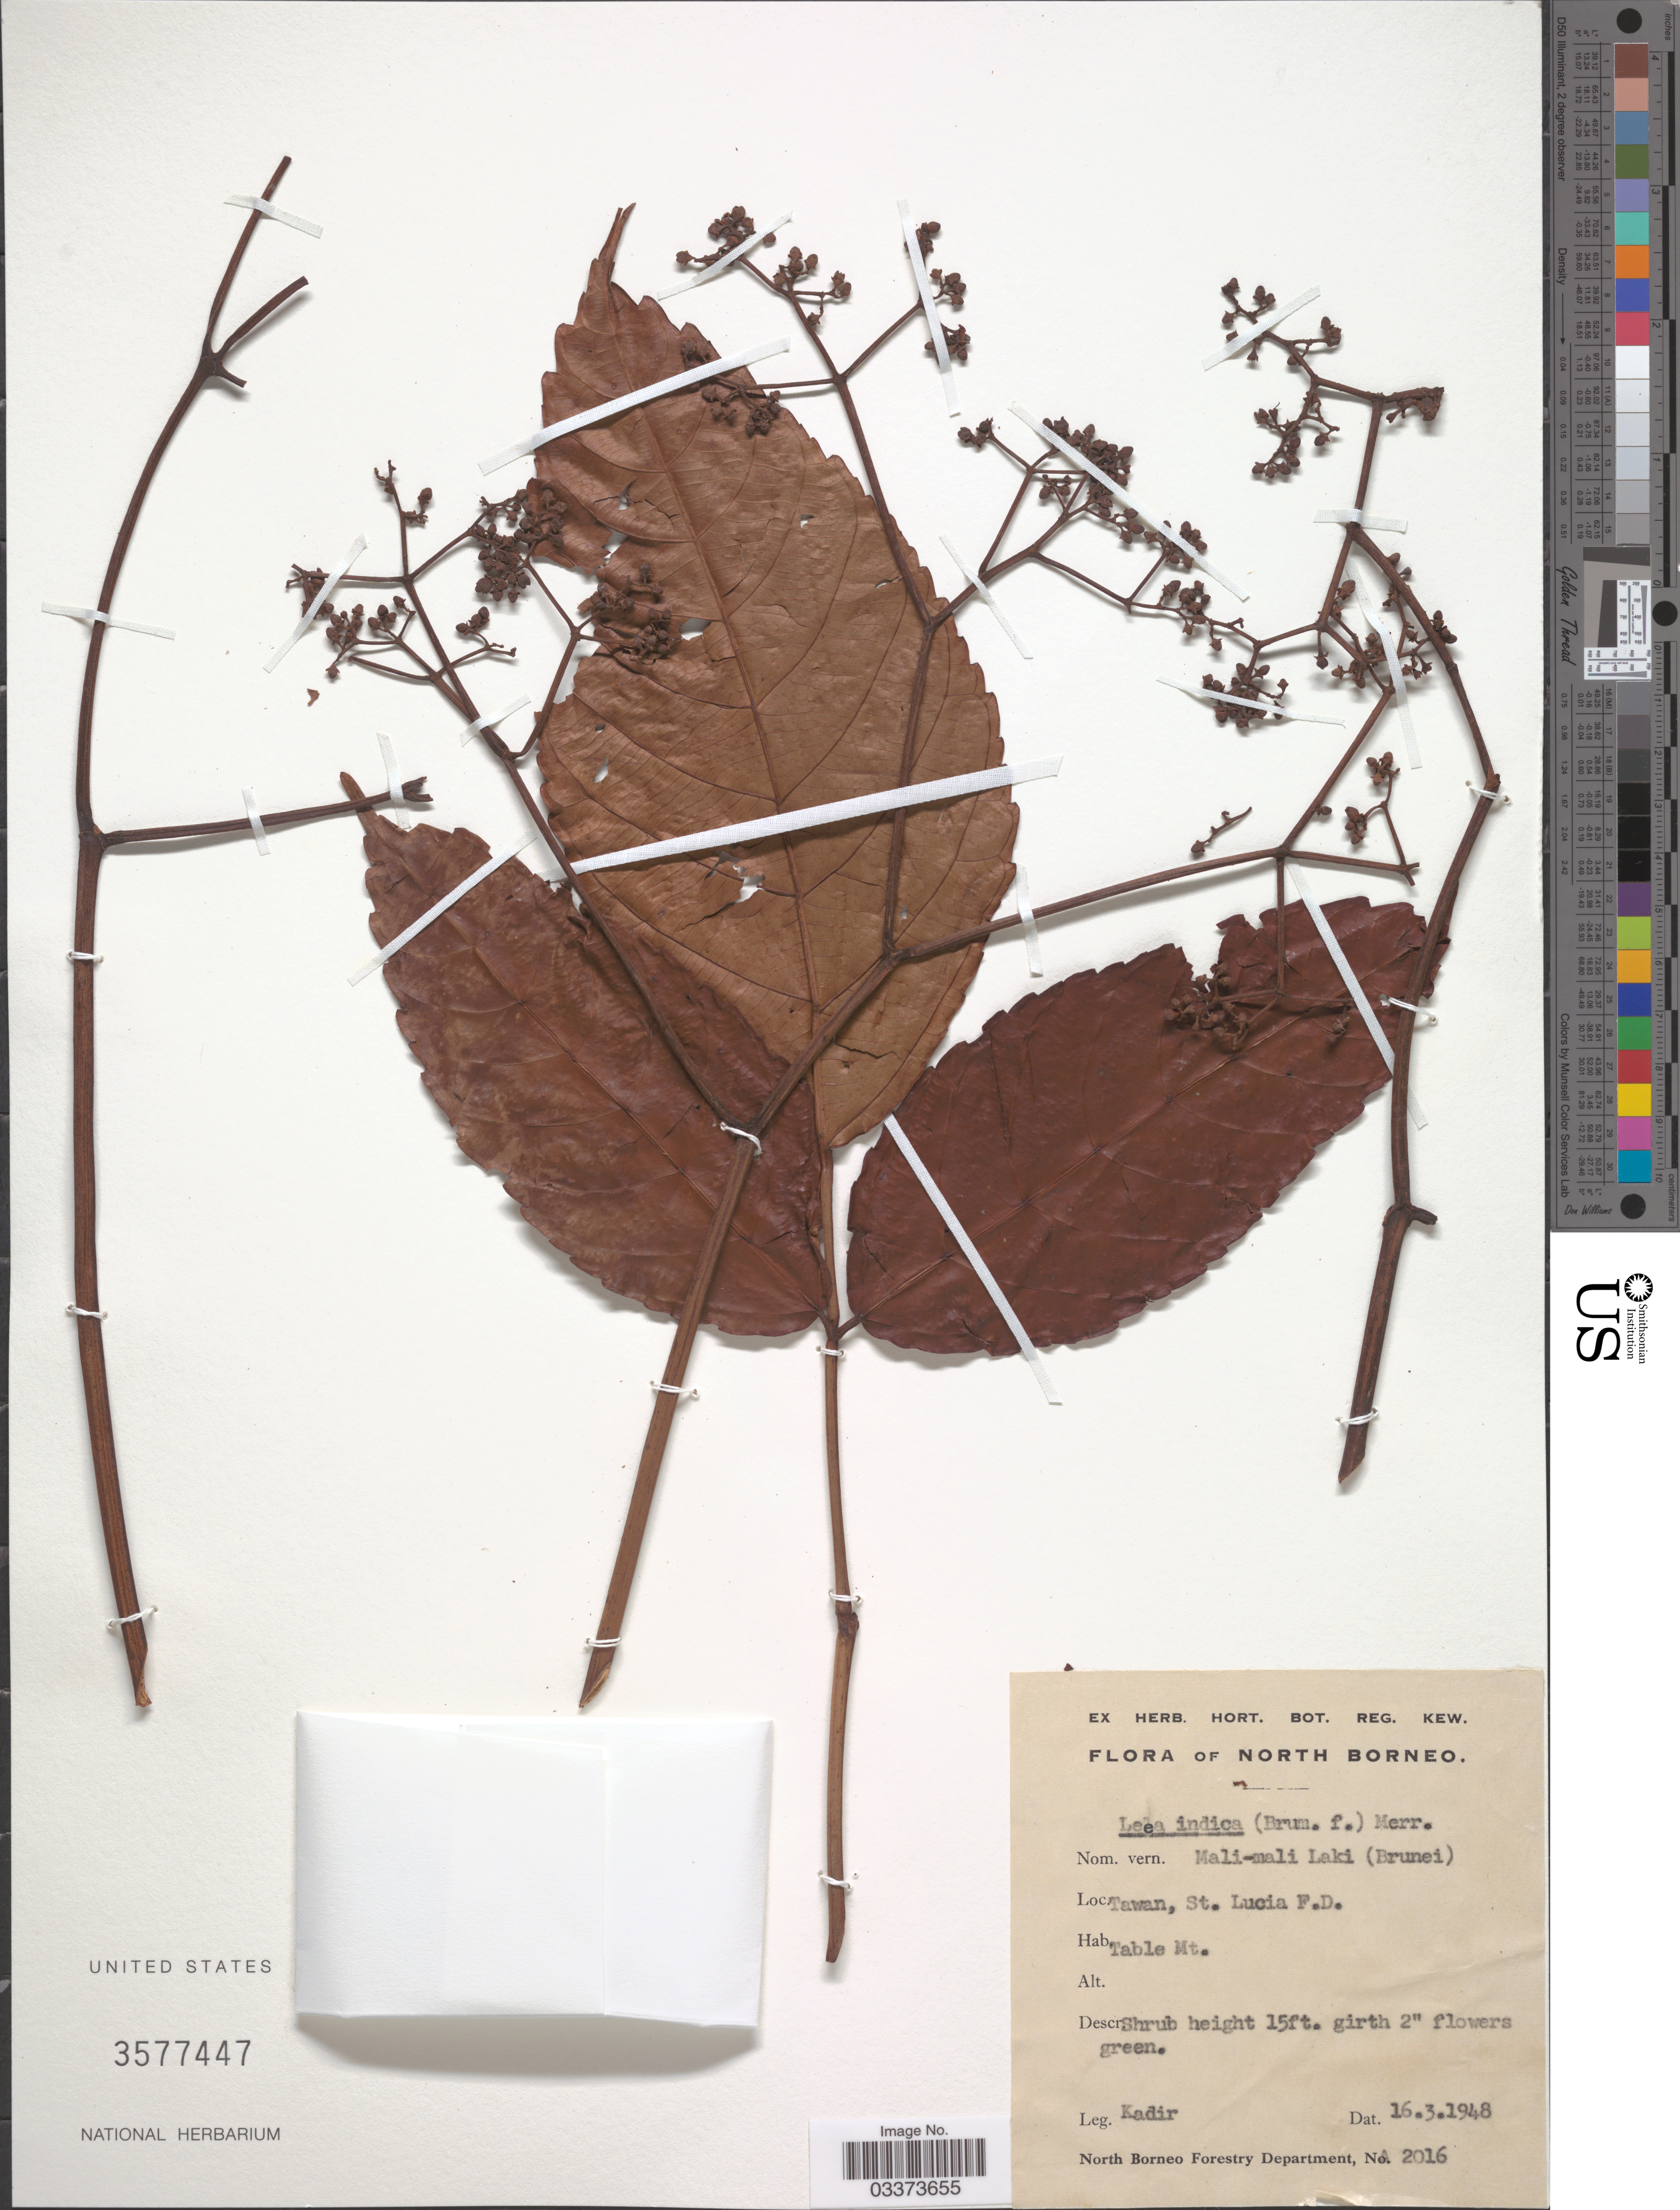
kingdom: Plantae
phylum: Tracheophyta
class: Magnoliopsida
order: Vitales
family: Vitaceae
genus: Leea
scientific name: Leea indica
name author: (Burm. f.) Merr.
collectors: -. Kadir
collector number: !2016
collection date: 1948-03-16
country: Malaysia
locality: North Borneo. Tawan, St. Lucia F.D. Table Mts.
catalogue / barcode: US 3577447